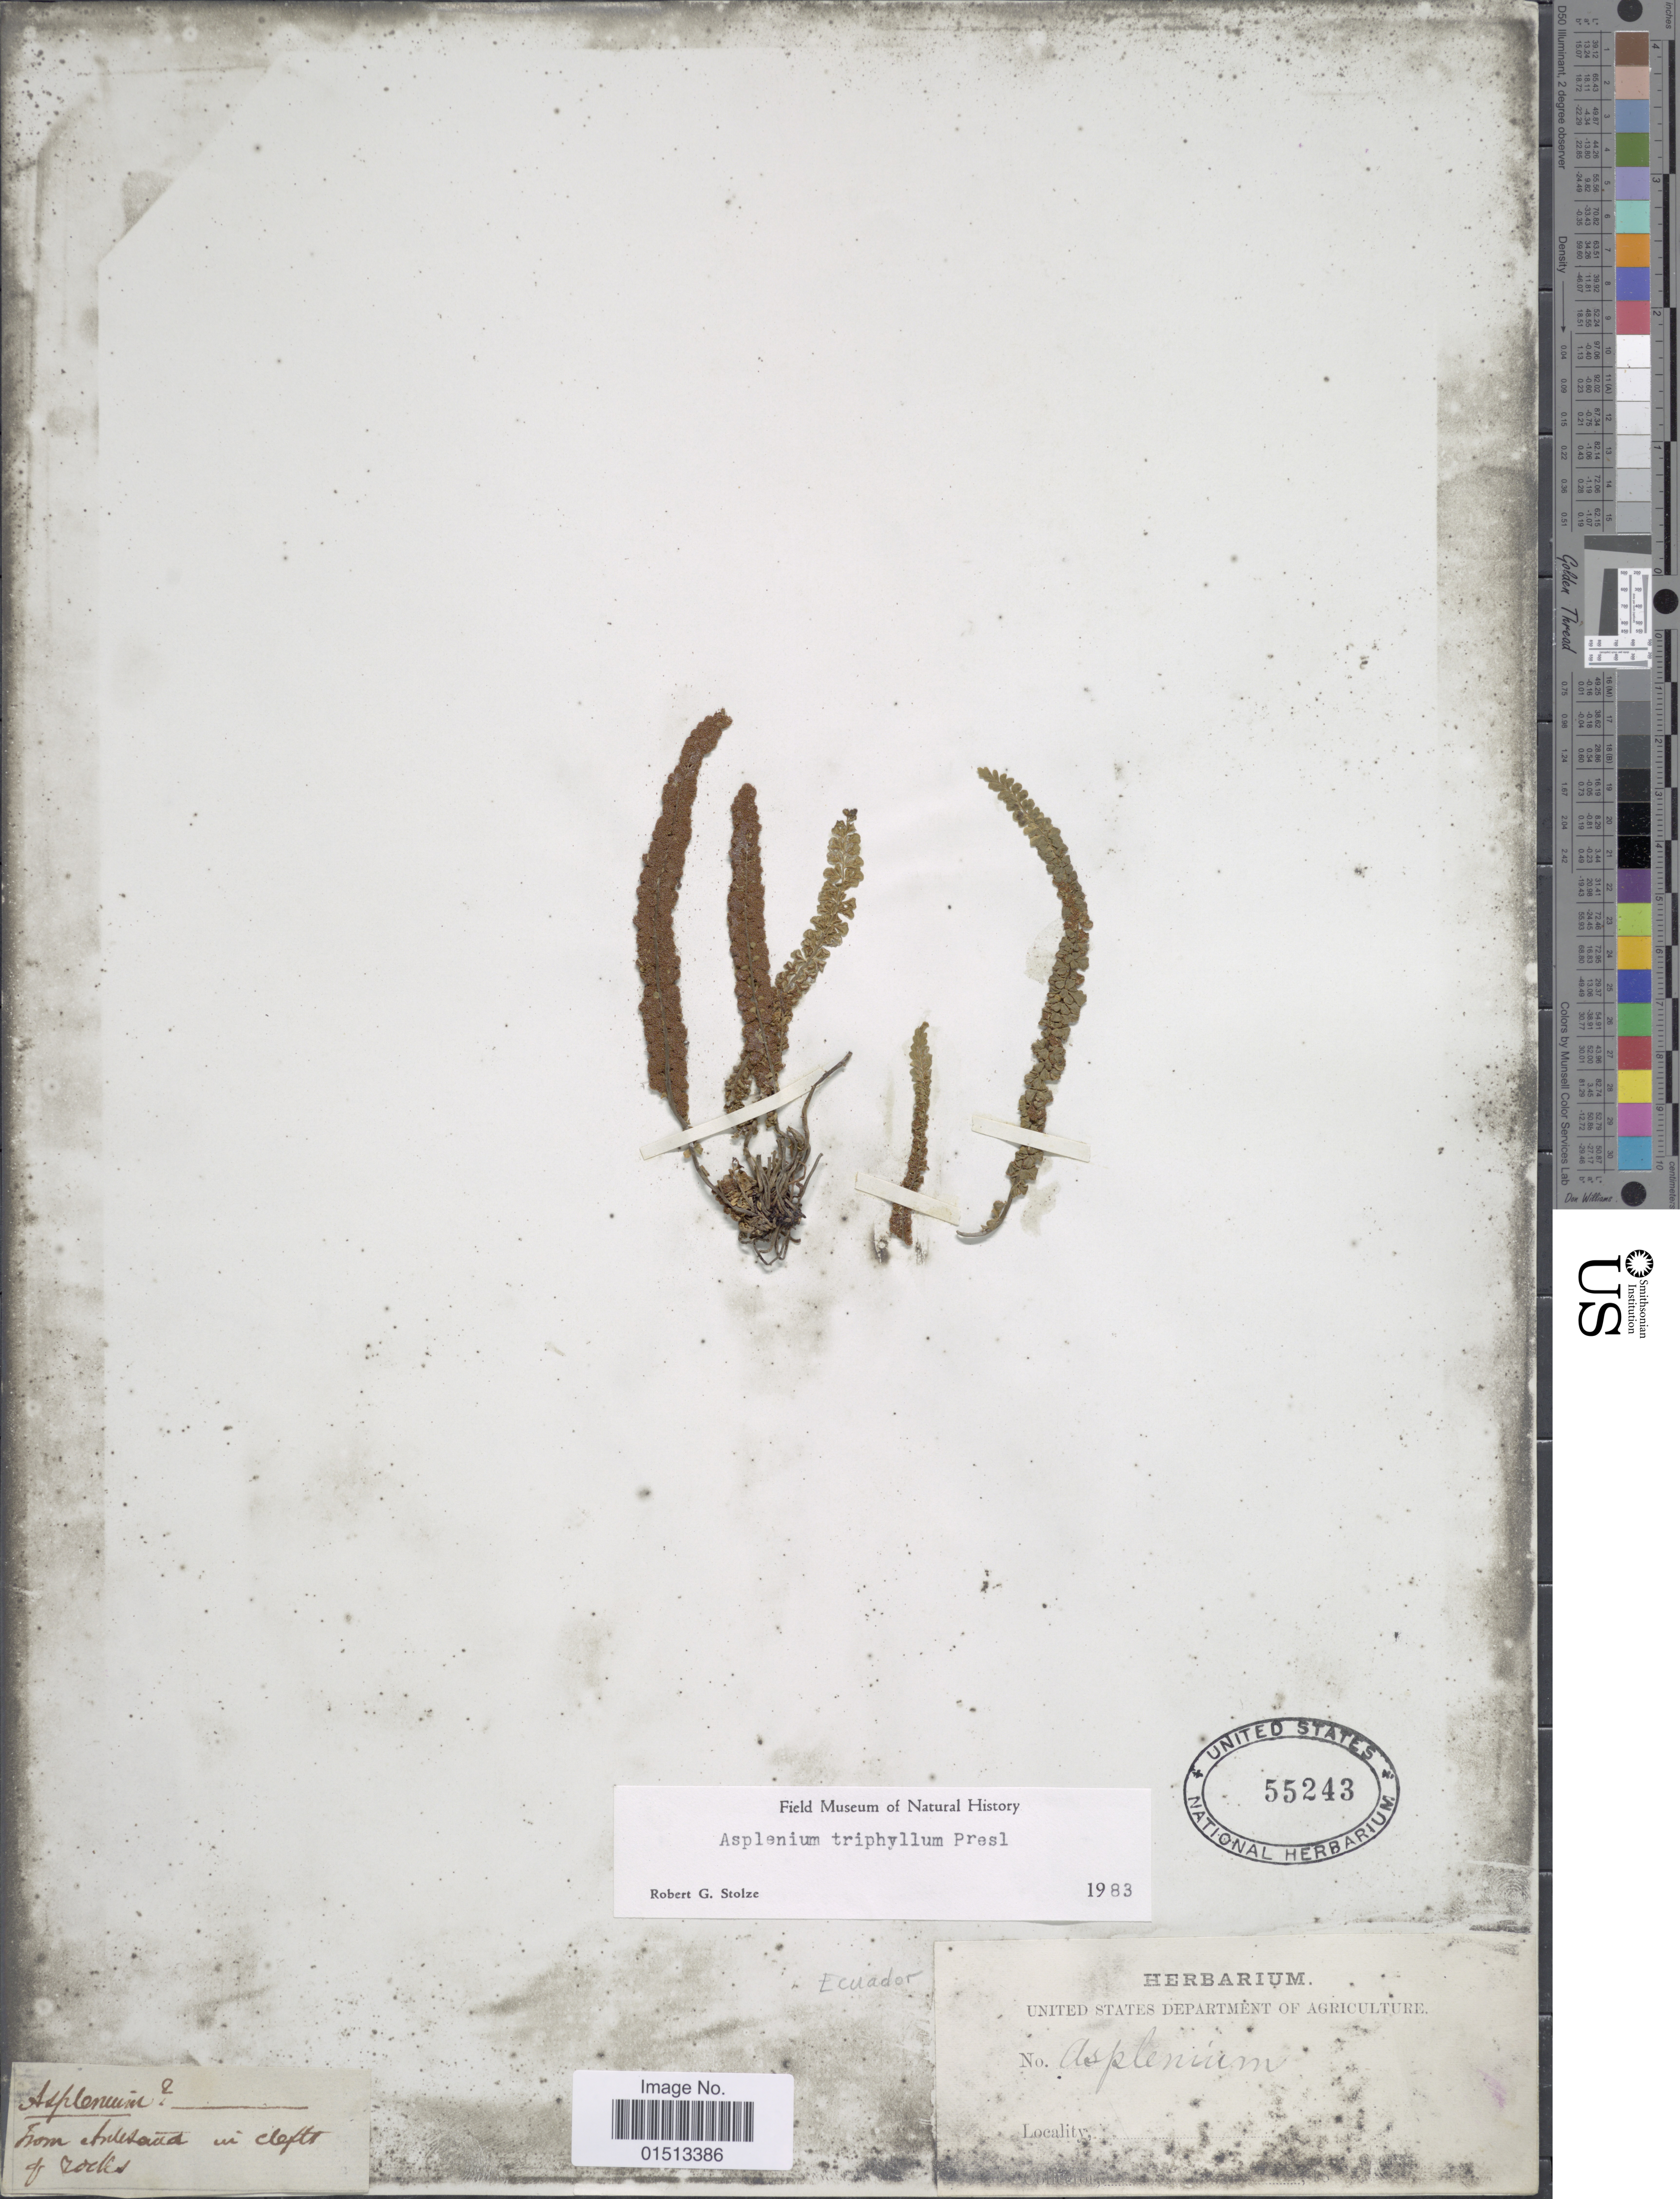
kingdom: Plantae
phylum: Tracheophyta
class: Polypodiopsida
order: Polypodiales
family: Aspleniaceae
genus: Asplenium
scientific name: Asplenium triphyllum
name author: C. Presl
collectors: U.S. Department of Agriculture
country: Ecuador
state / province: Napo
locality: Antisana.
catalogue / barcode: US 55243